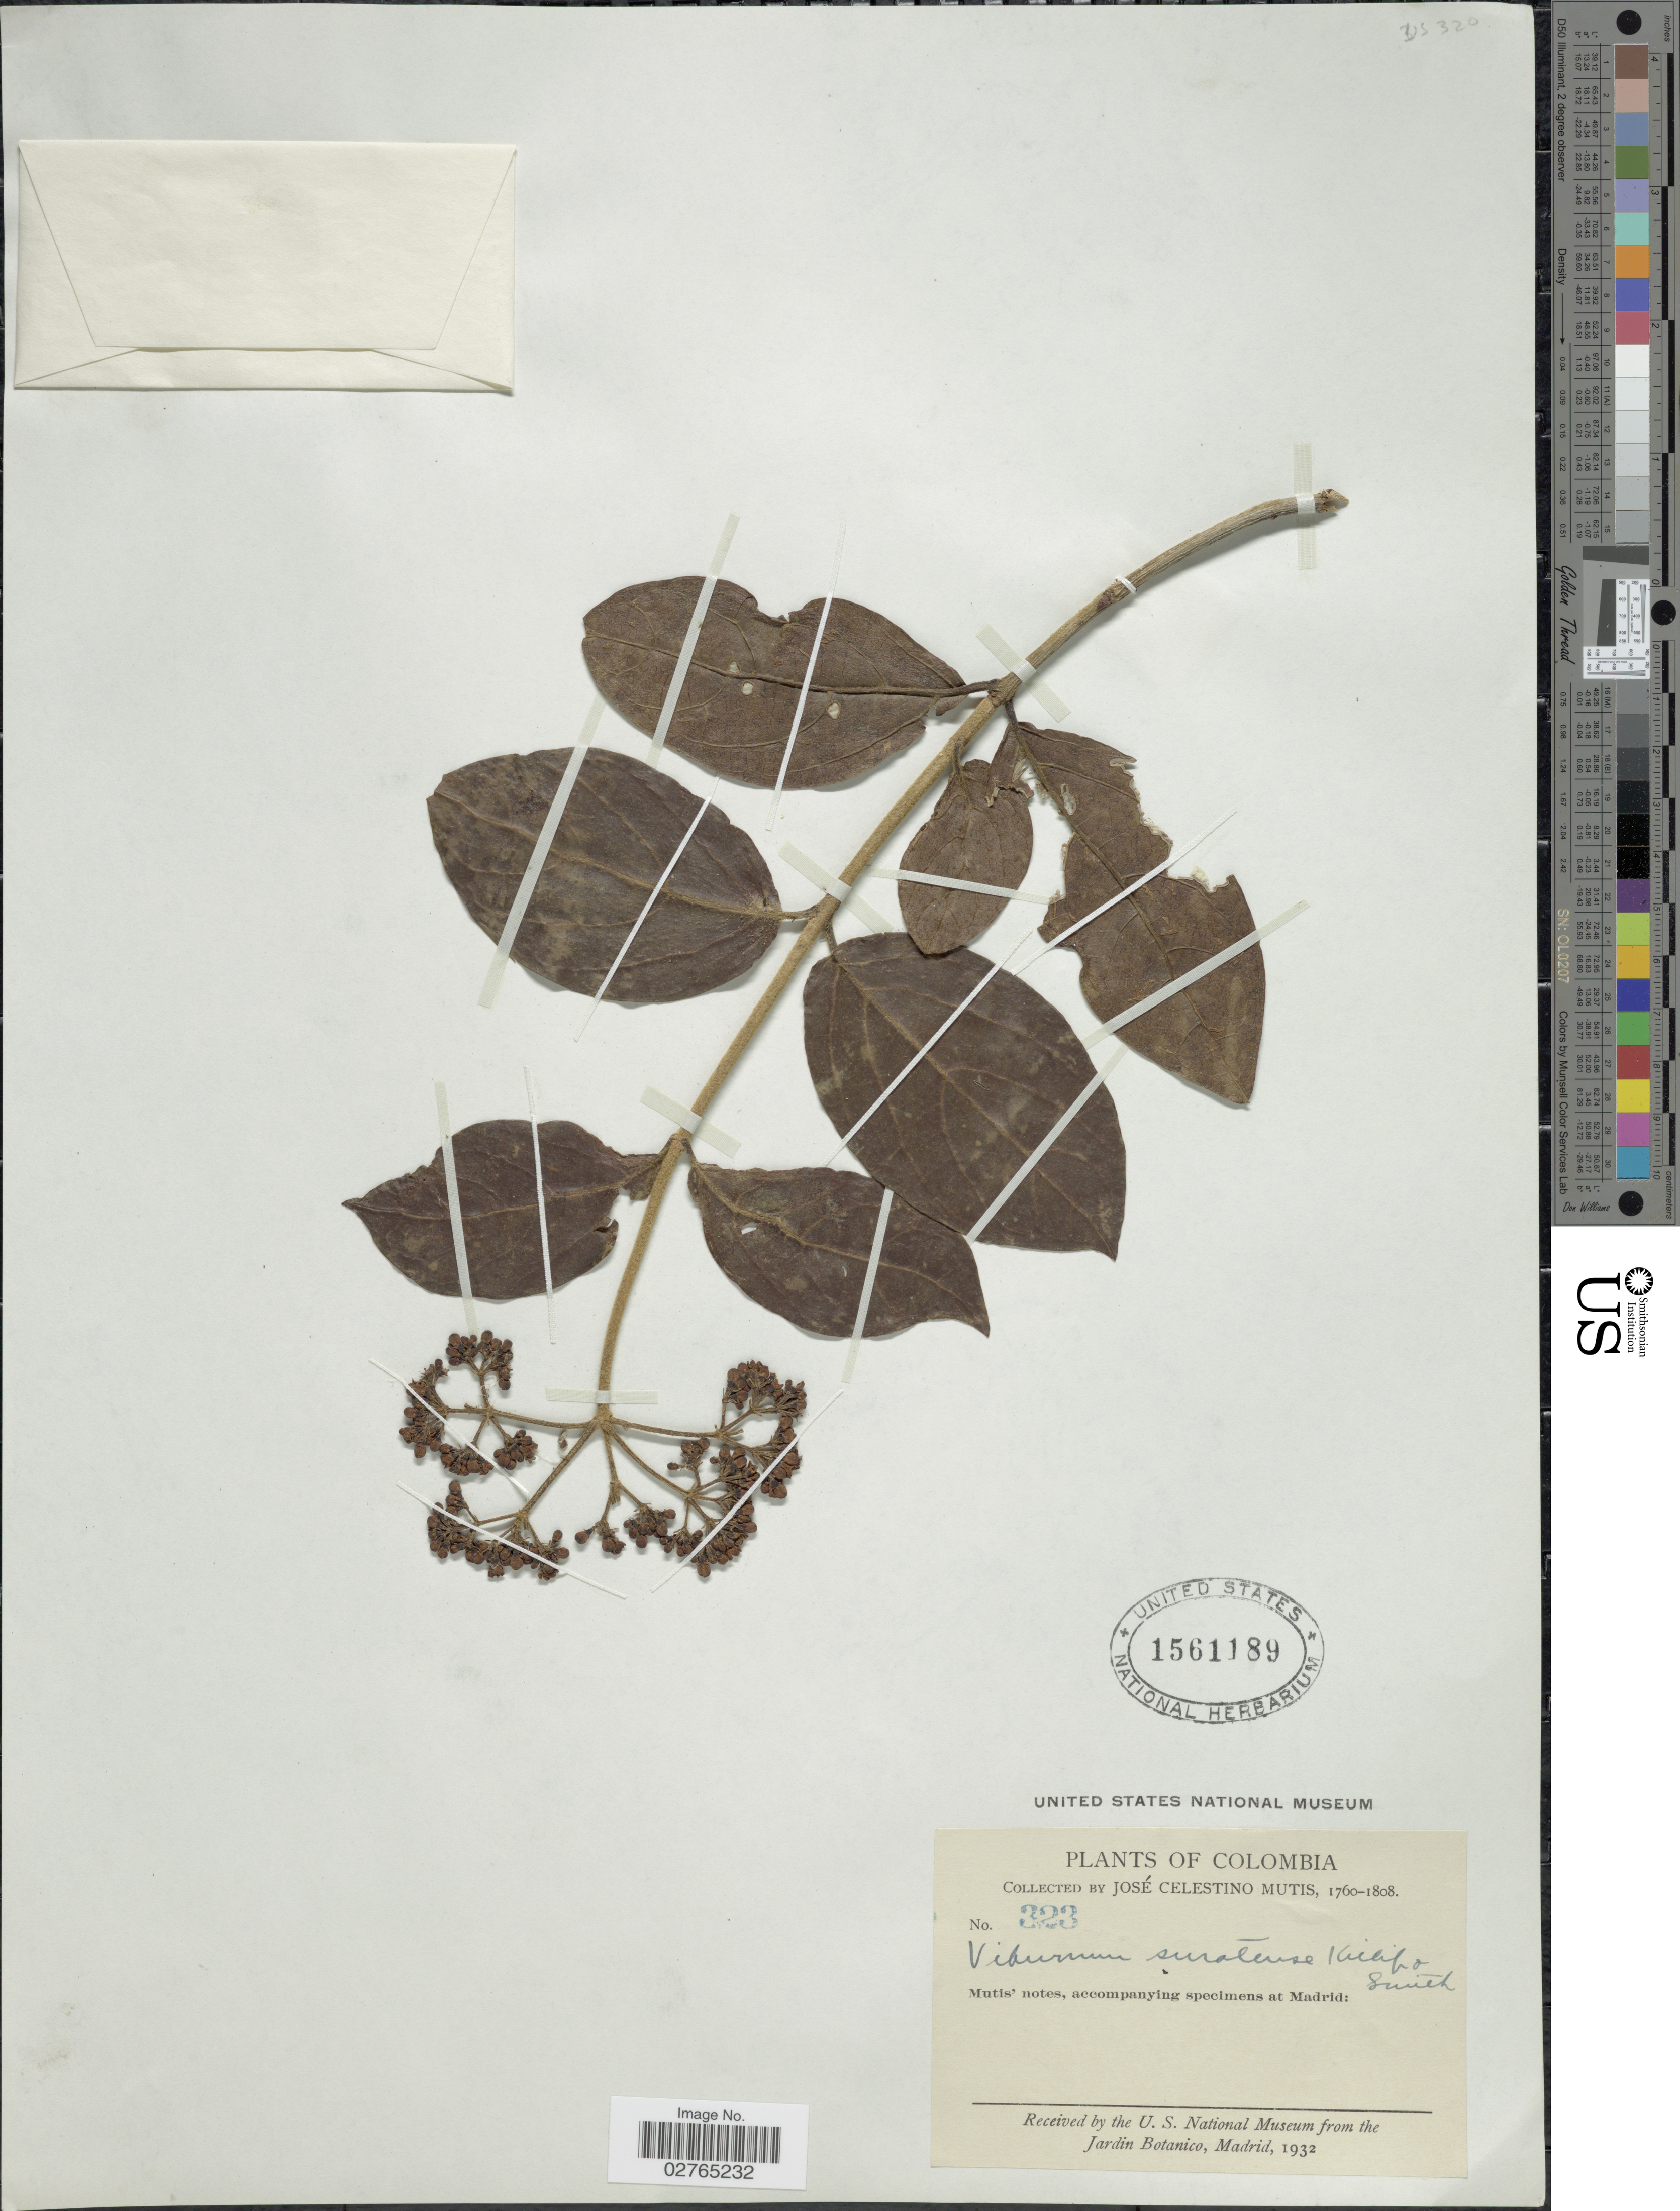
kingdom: Plantae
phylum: Tracheophyta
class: Magnoliopsida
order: Dipsacales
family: Viburnaceae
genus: Viburnum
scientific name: Viburnum suratense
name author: Killip & A.C. Sm.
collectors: J. C. B. Mutis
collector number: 323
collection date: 1760/1808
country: Colombia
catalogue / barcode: US 1561189